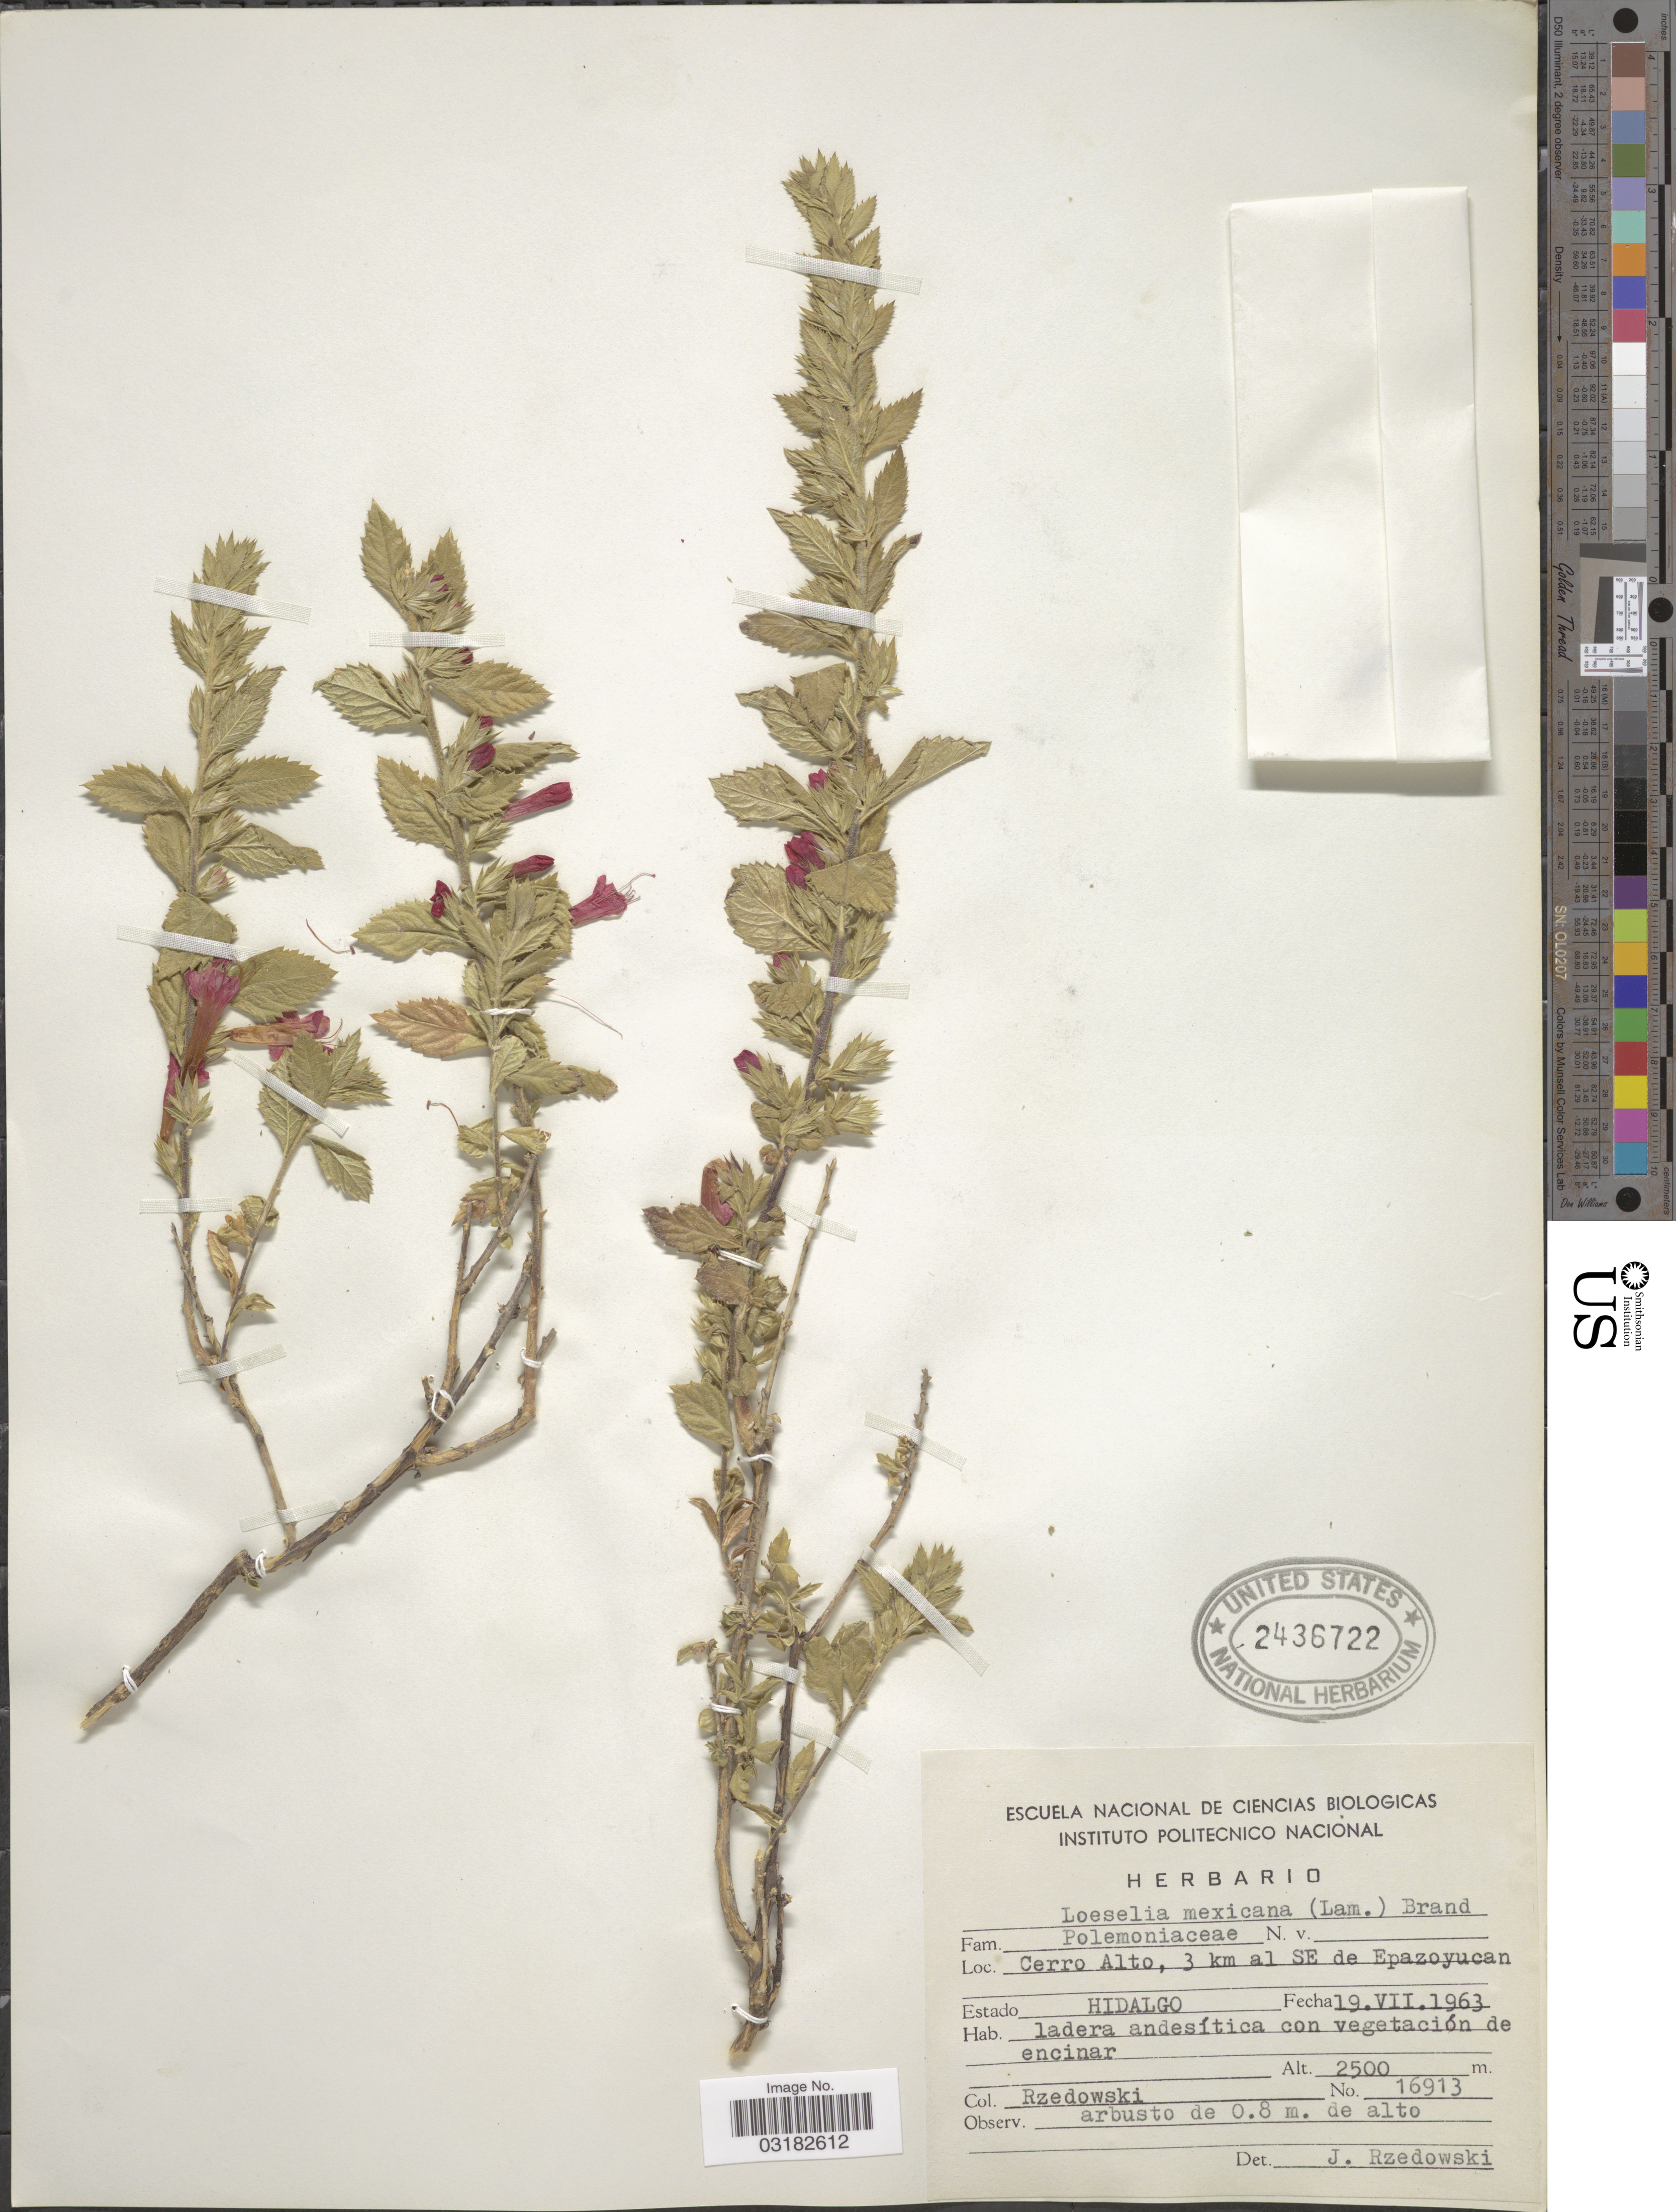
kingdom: Plantae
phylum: Tracheophyta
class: Magnoliopsida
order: Ericales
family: Polemoniaceae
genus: Loeselia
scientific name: Loeselia mexicana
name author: (Lam.) Brand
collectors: Rzedowski, --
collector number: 16913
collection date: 1963-07-19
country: Mexico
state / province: Hidalgo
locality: Cerro Alto, 3 km al SE de Epazoyucan.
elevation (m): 762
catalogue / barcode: US 2436722